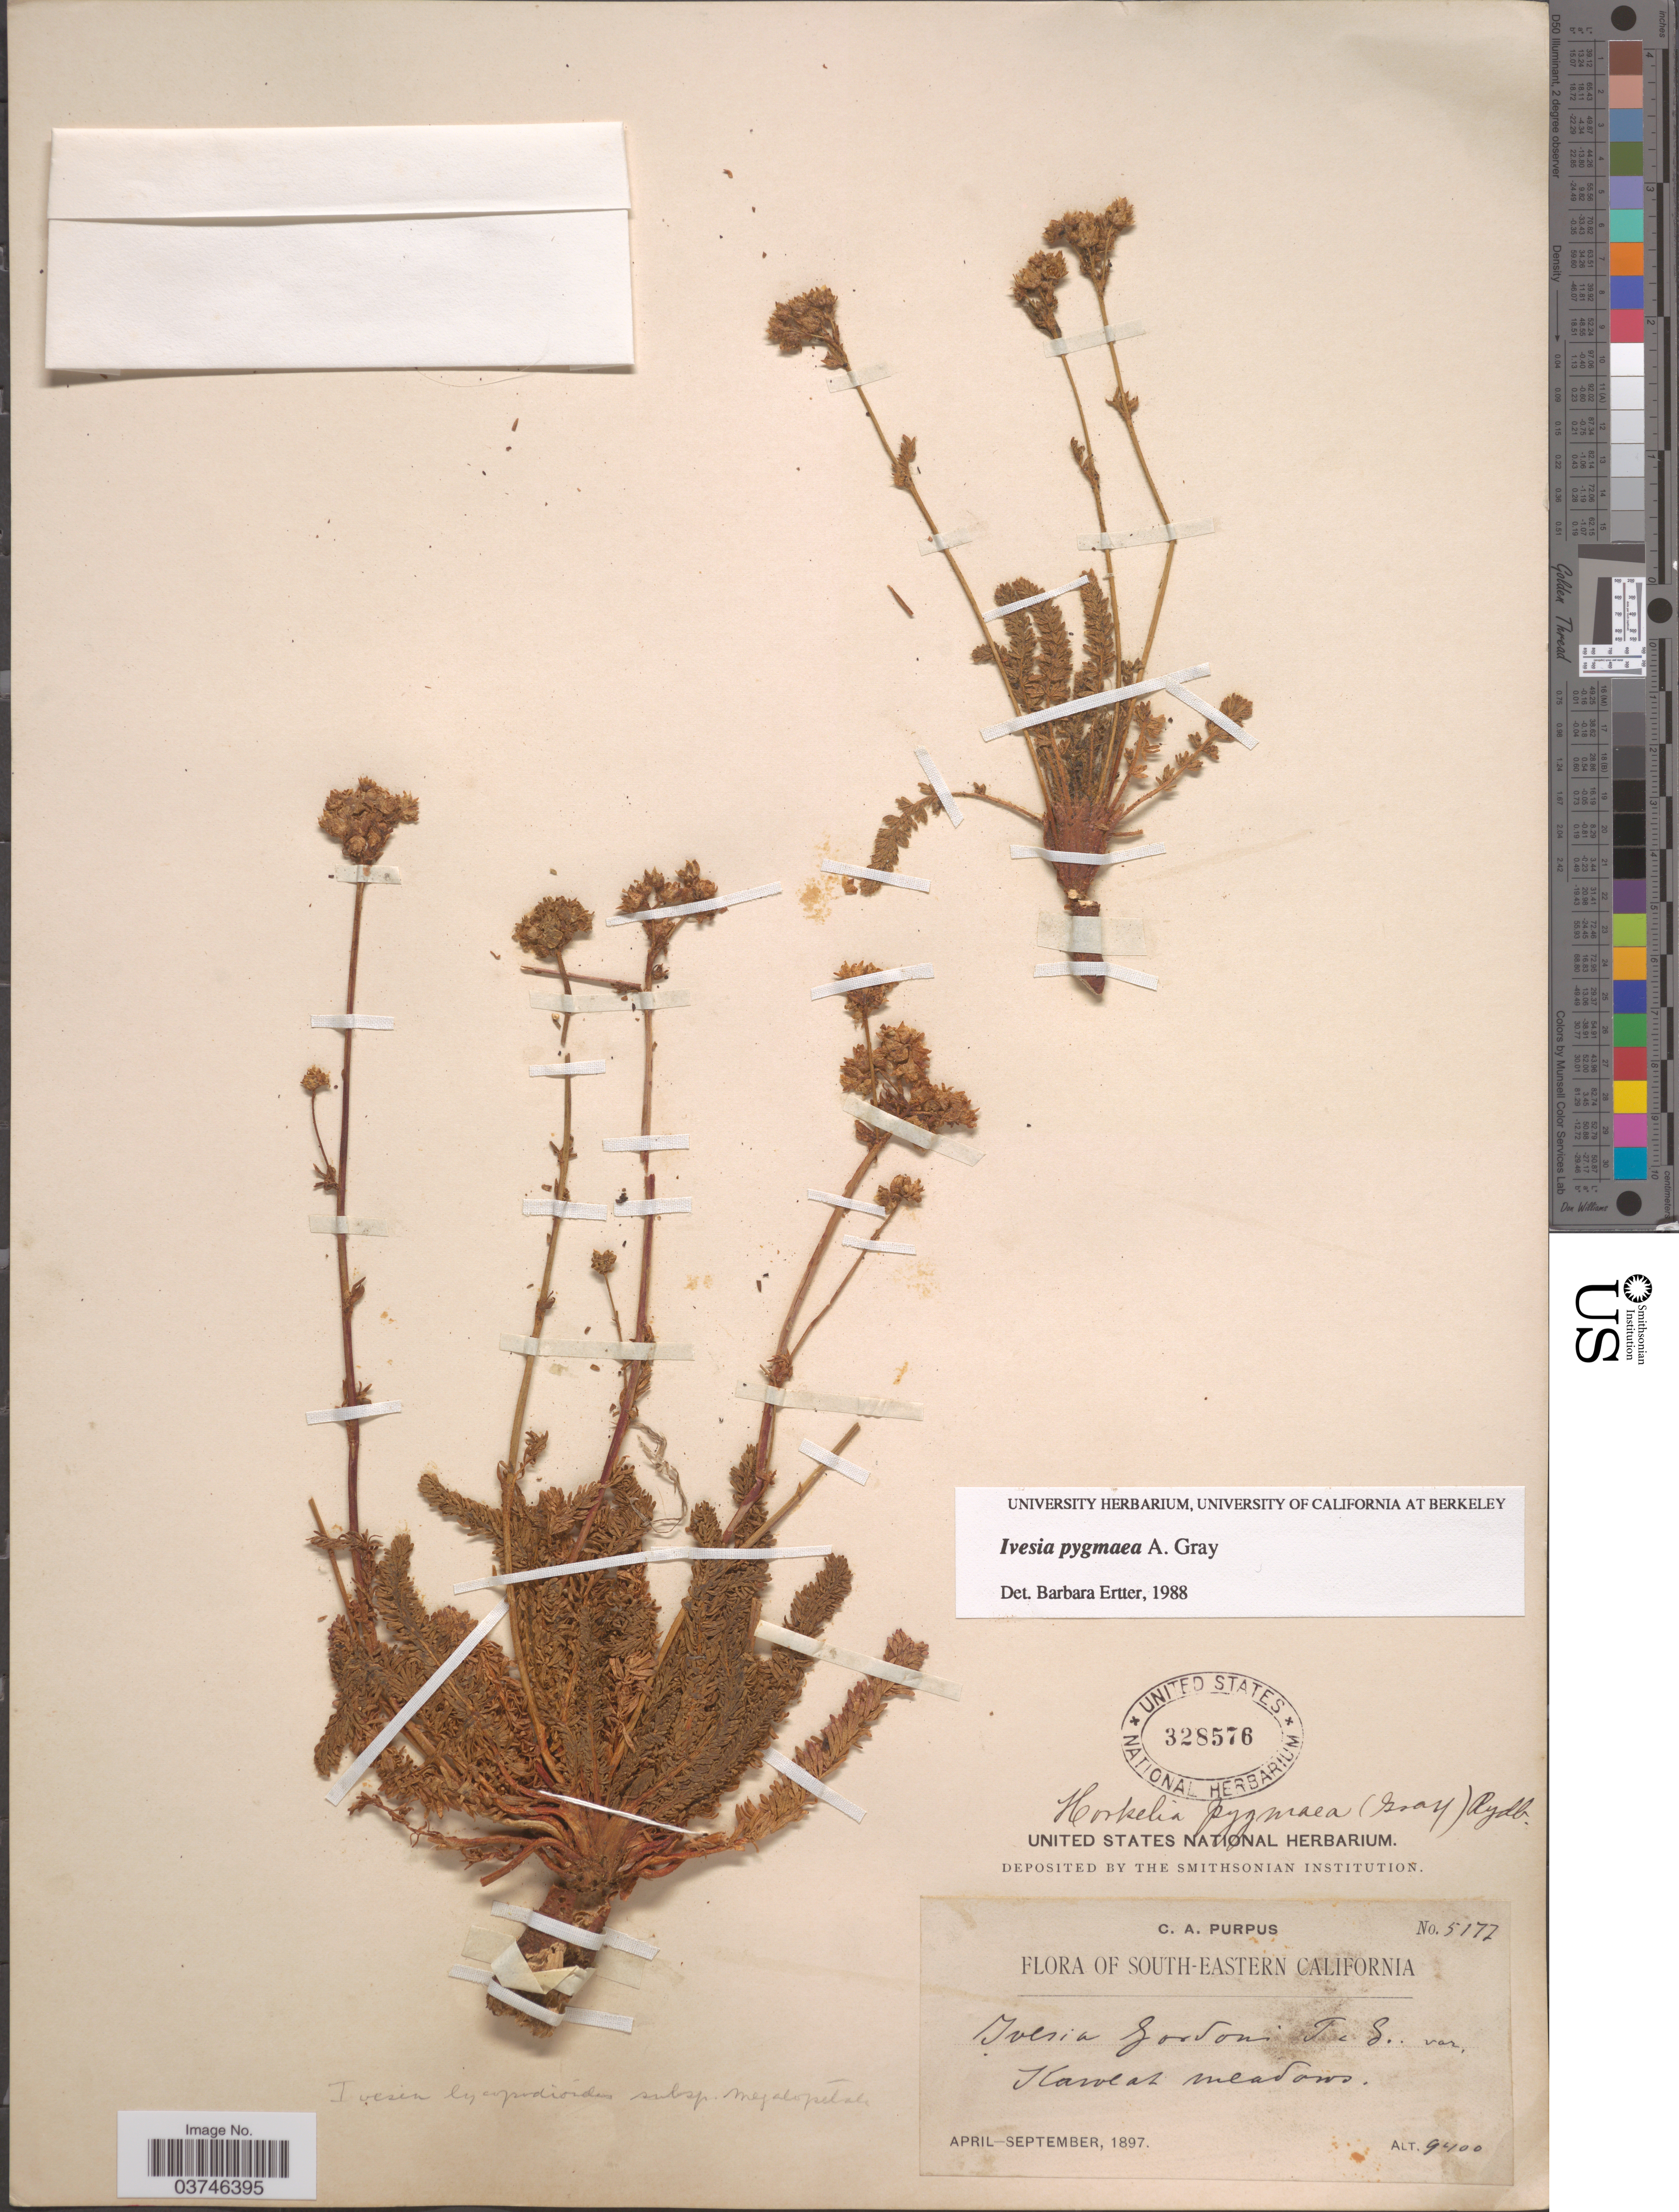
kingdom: Plantae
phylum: Tracheophyta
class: Magnoliopsida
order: Rosales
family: Rosaceae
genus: Potentilla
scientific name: Potentilla nubigena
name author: Greene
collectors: C. A. Purpus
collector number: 5177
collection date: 1897-04/1897-09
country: United States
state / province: California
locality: South-Eastern California. Kaweah meadows.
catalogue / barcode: US 328576